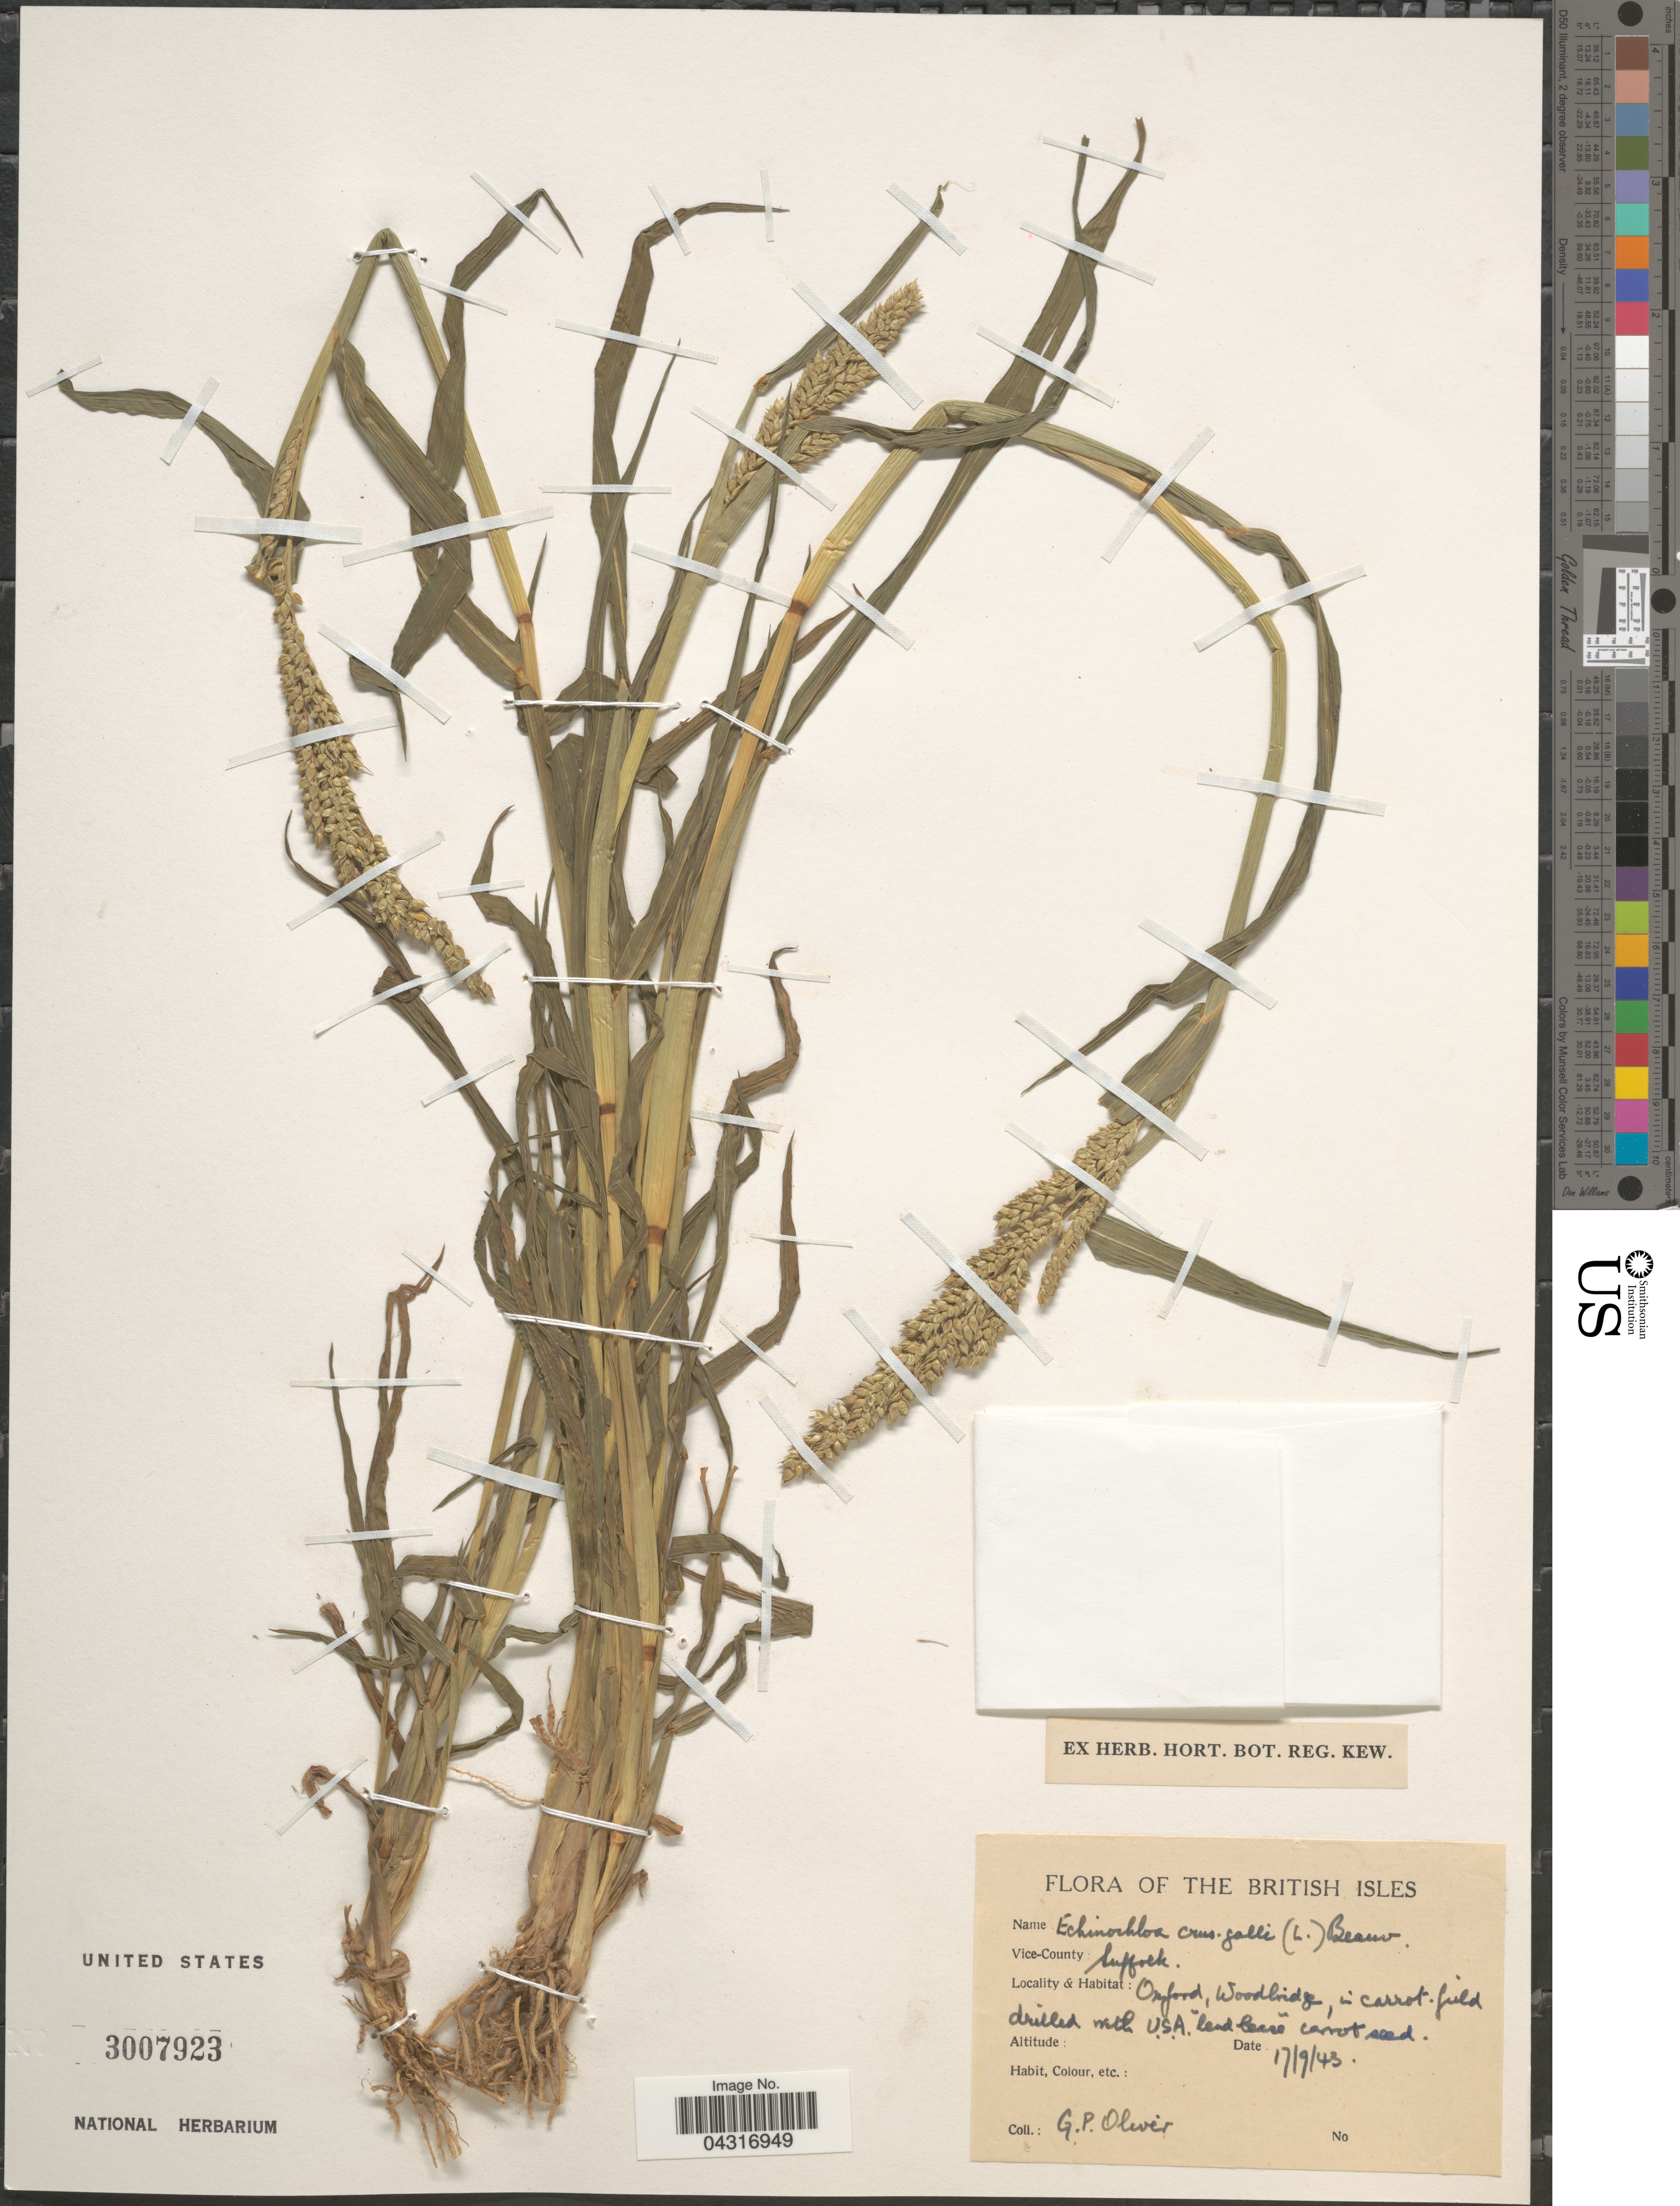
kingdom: Plantae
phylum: Tracheophyta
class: Liliopsida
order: Poales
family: Poaceae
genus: Echinochloa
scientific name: Echinochloa crus-galli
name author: (L.) P. Beauv.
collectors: G. Oliver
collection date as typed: Transcribed d/m/y: 17/9/43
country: United Kingdom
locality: British Isles. Vice-County: Suffolk. Oxford, Woodbridge, in carrot. field drilled with U.S.A. "land base" carrot seed.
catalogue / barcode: US 3007923